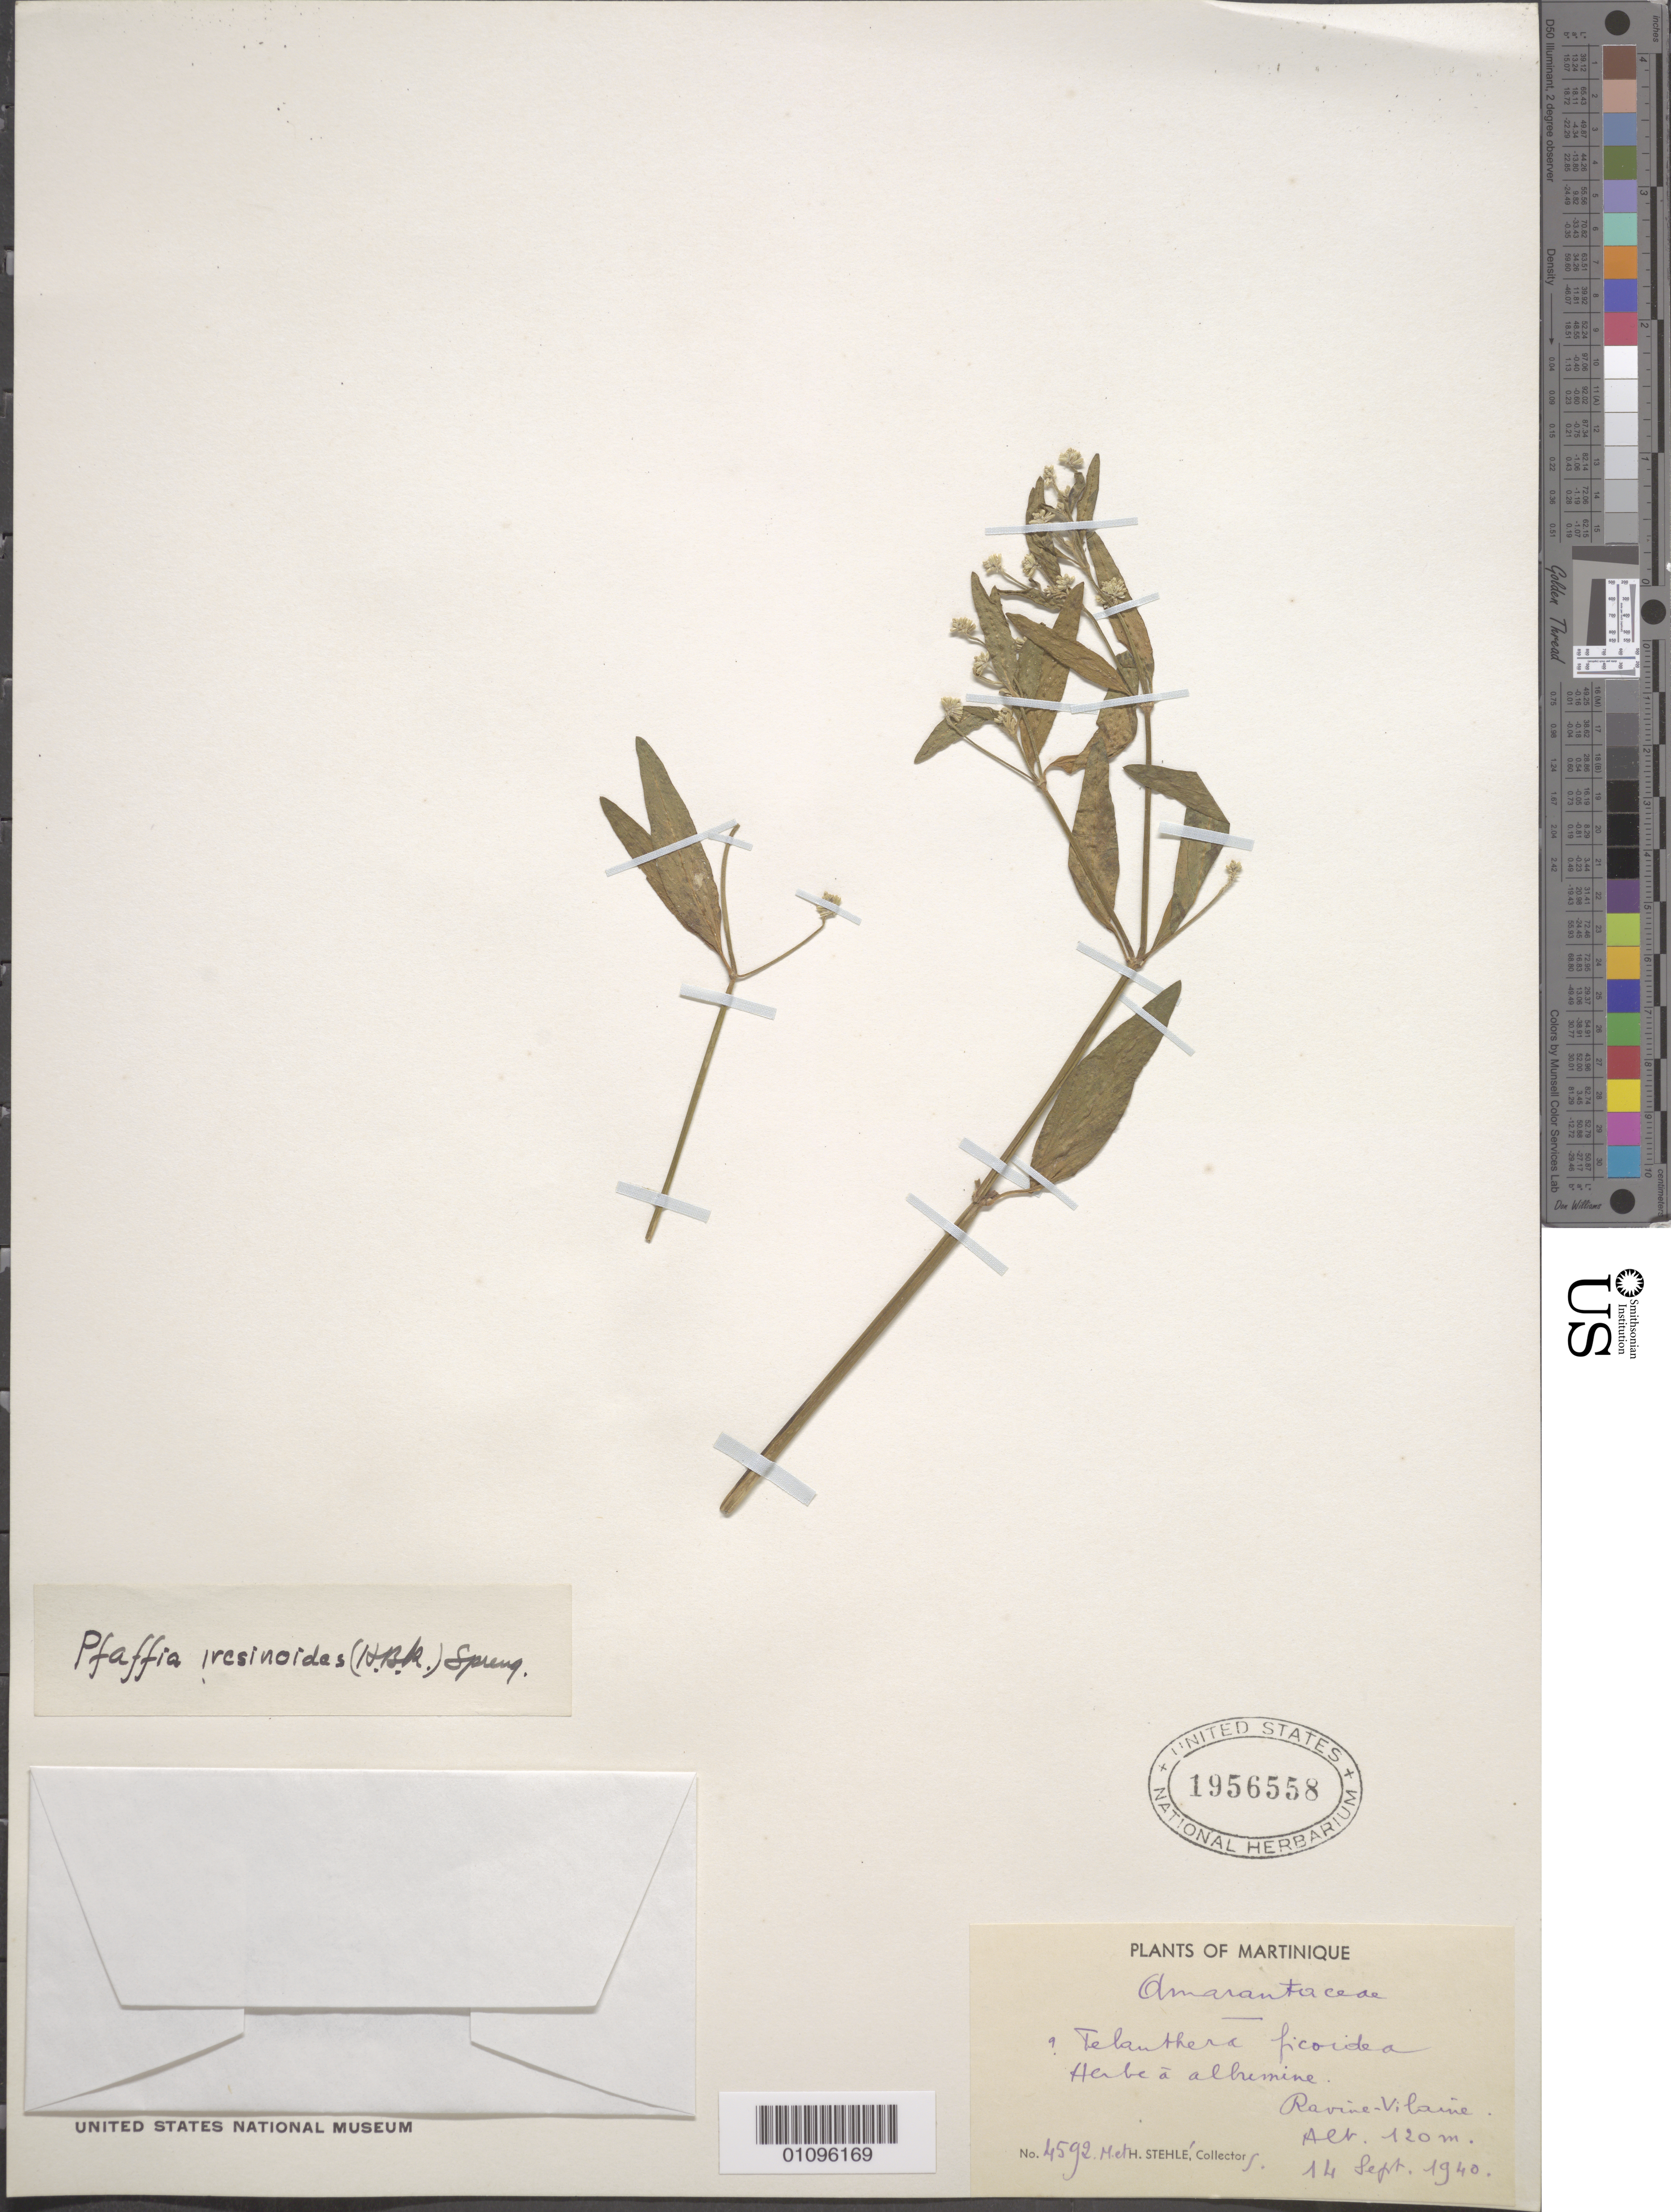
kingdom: Plantae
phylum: Tracheophyta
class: Magnoliopsida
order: Caryophyllales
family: Amaranthaceae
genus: Pfaffia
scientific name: Pfaffia iresinoides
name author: (Kunth) Spreng.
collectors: H. Stehlé & M. Stehlé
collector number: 4592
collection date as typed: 14 Sep 1940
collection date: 1940-09-14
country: Martinique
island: Martinique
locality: Ravine Vilaine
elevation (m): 120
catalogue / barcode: US 1956558